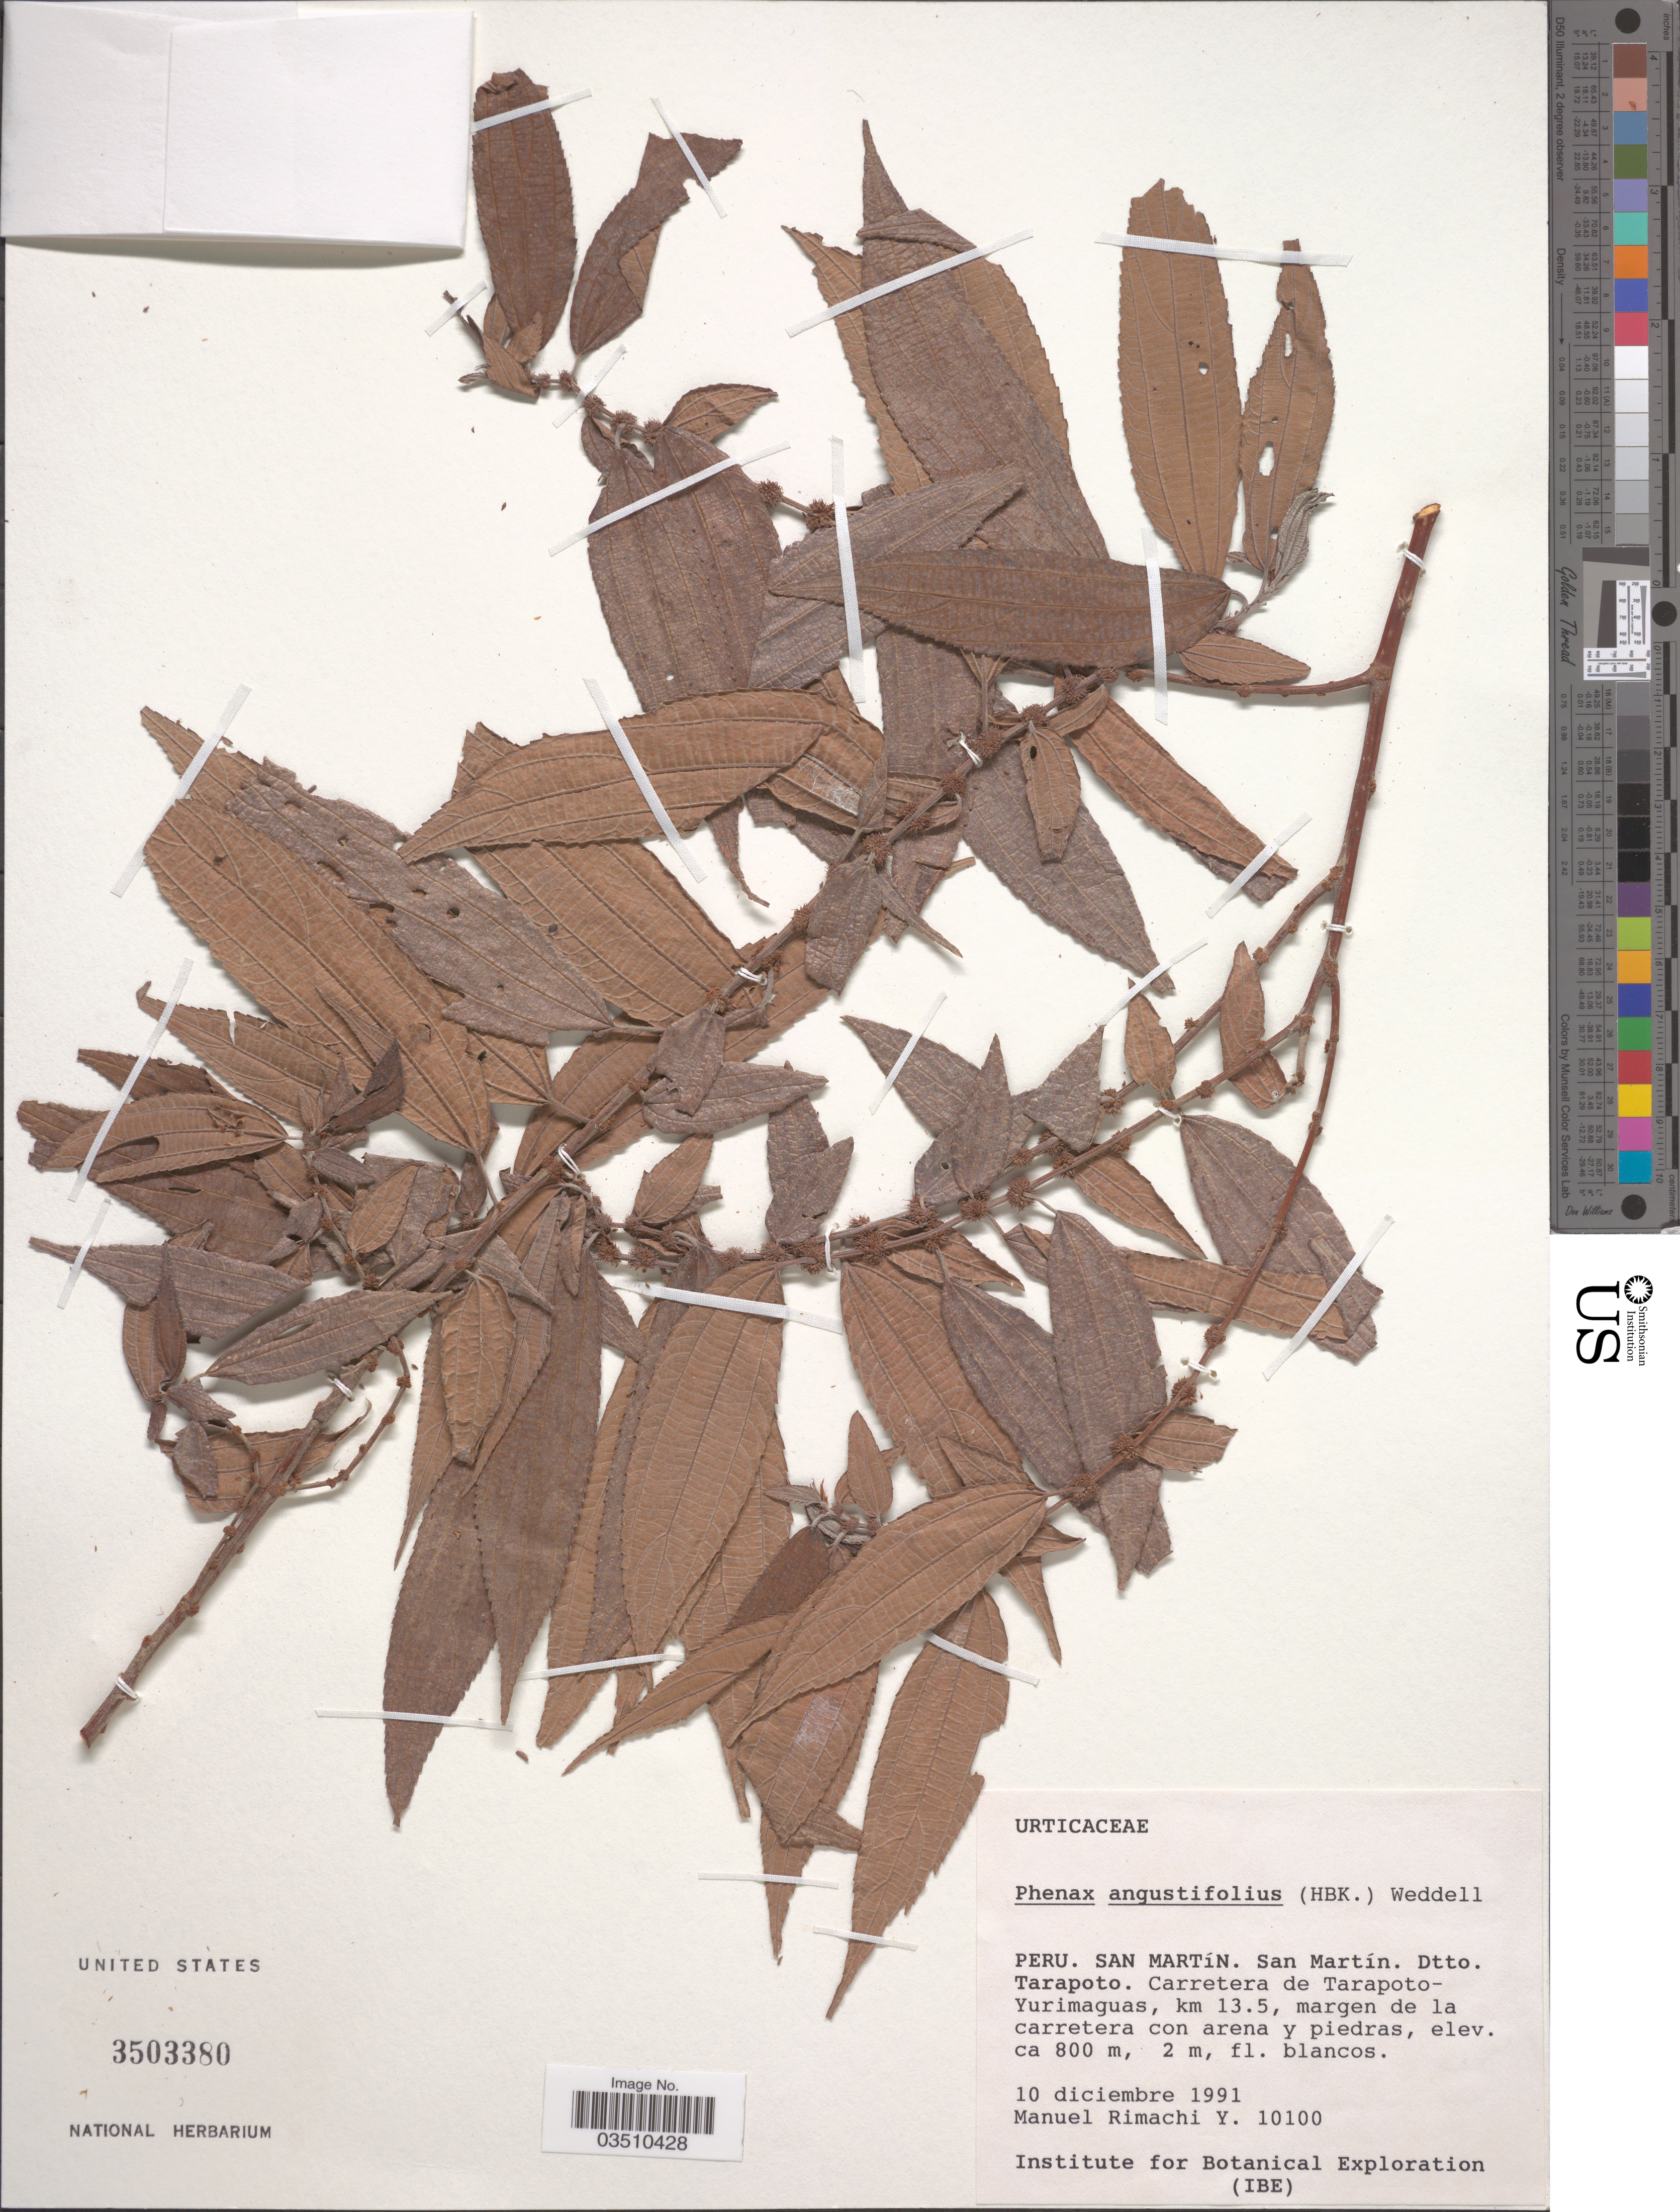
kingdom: Plantae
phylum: Tracheophyta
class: Magnoliopsida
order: Rosales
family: Urticaceae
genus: Phenax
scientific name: Phenax angustifolius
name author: (Kunth) Wedd.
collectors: M. Rimachi Y.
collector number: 10100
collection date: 1991-12-10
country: Peru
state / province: San Martín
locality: San Martín. Dtto. Tarapoto. Carretera de Tarapoto-Yurimaguas, km 13.5 margen de la carretera con arena y piedras.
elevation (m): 800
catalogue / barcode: US 3503380